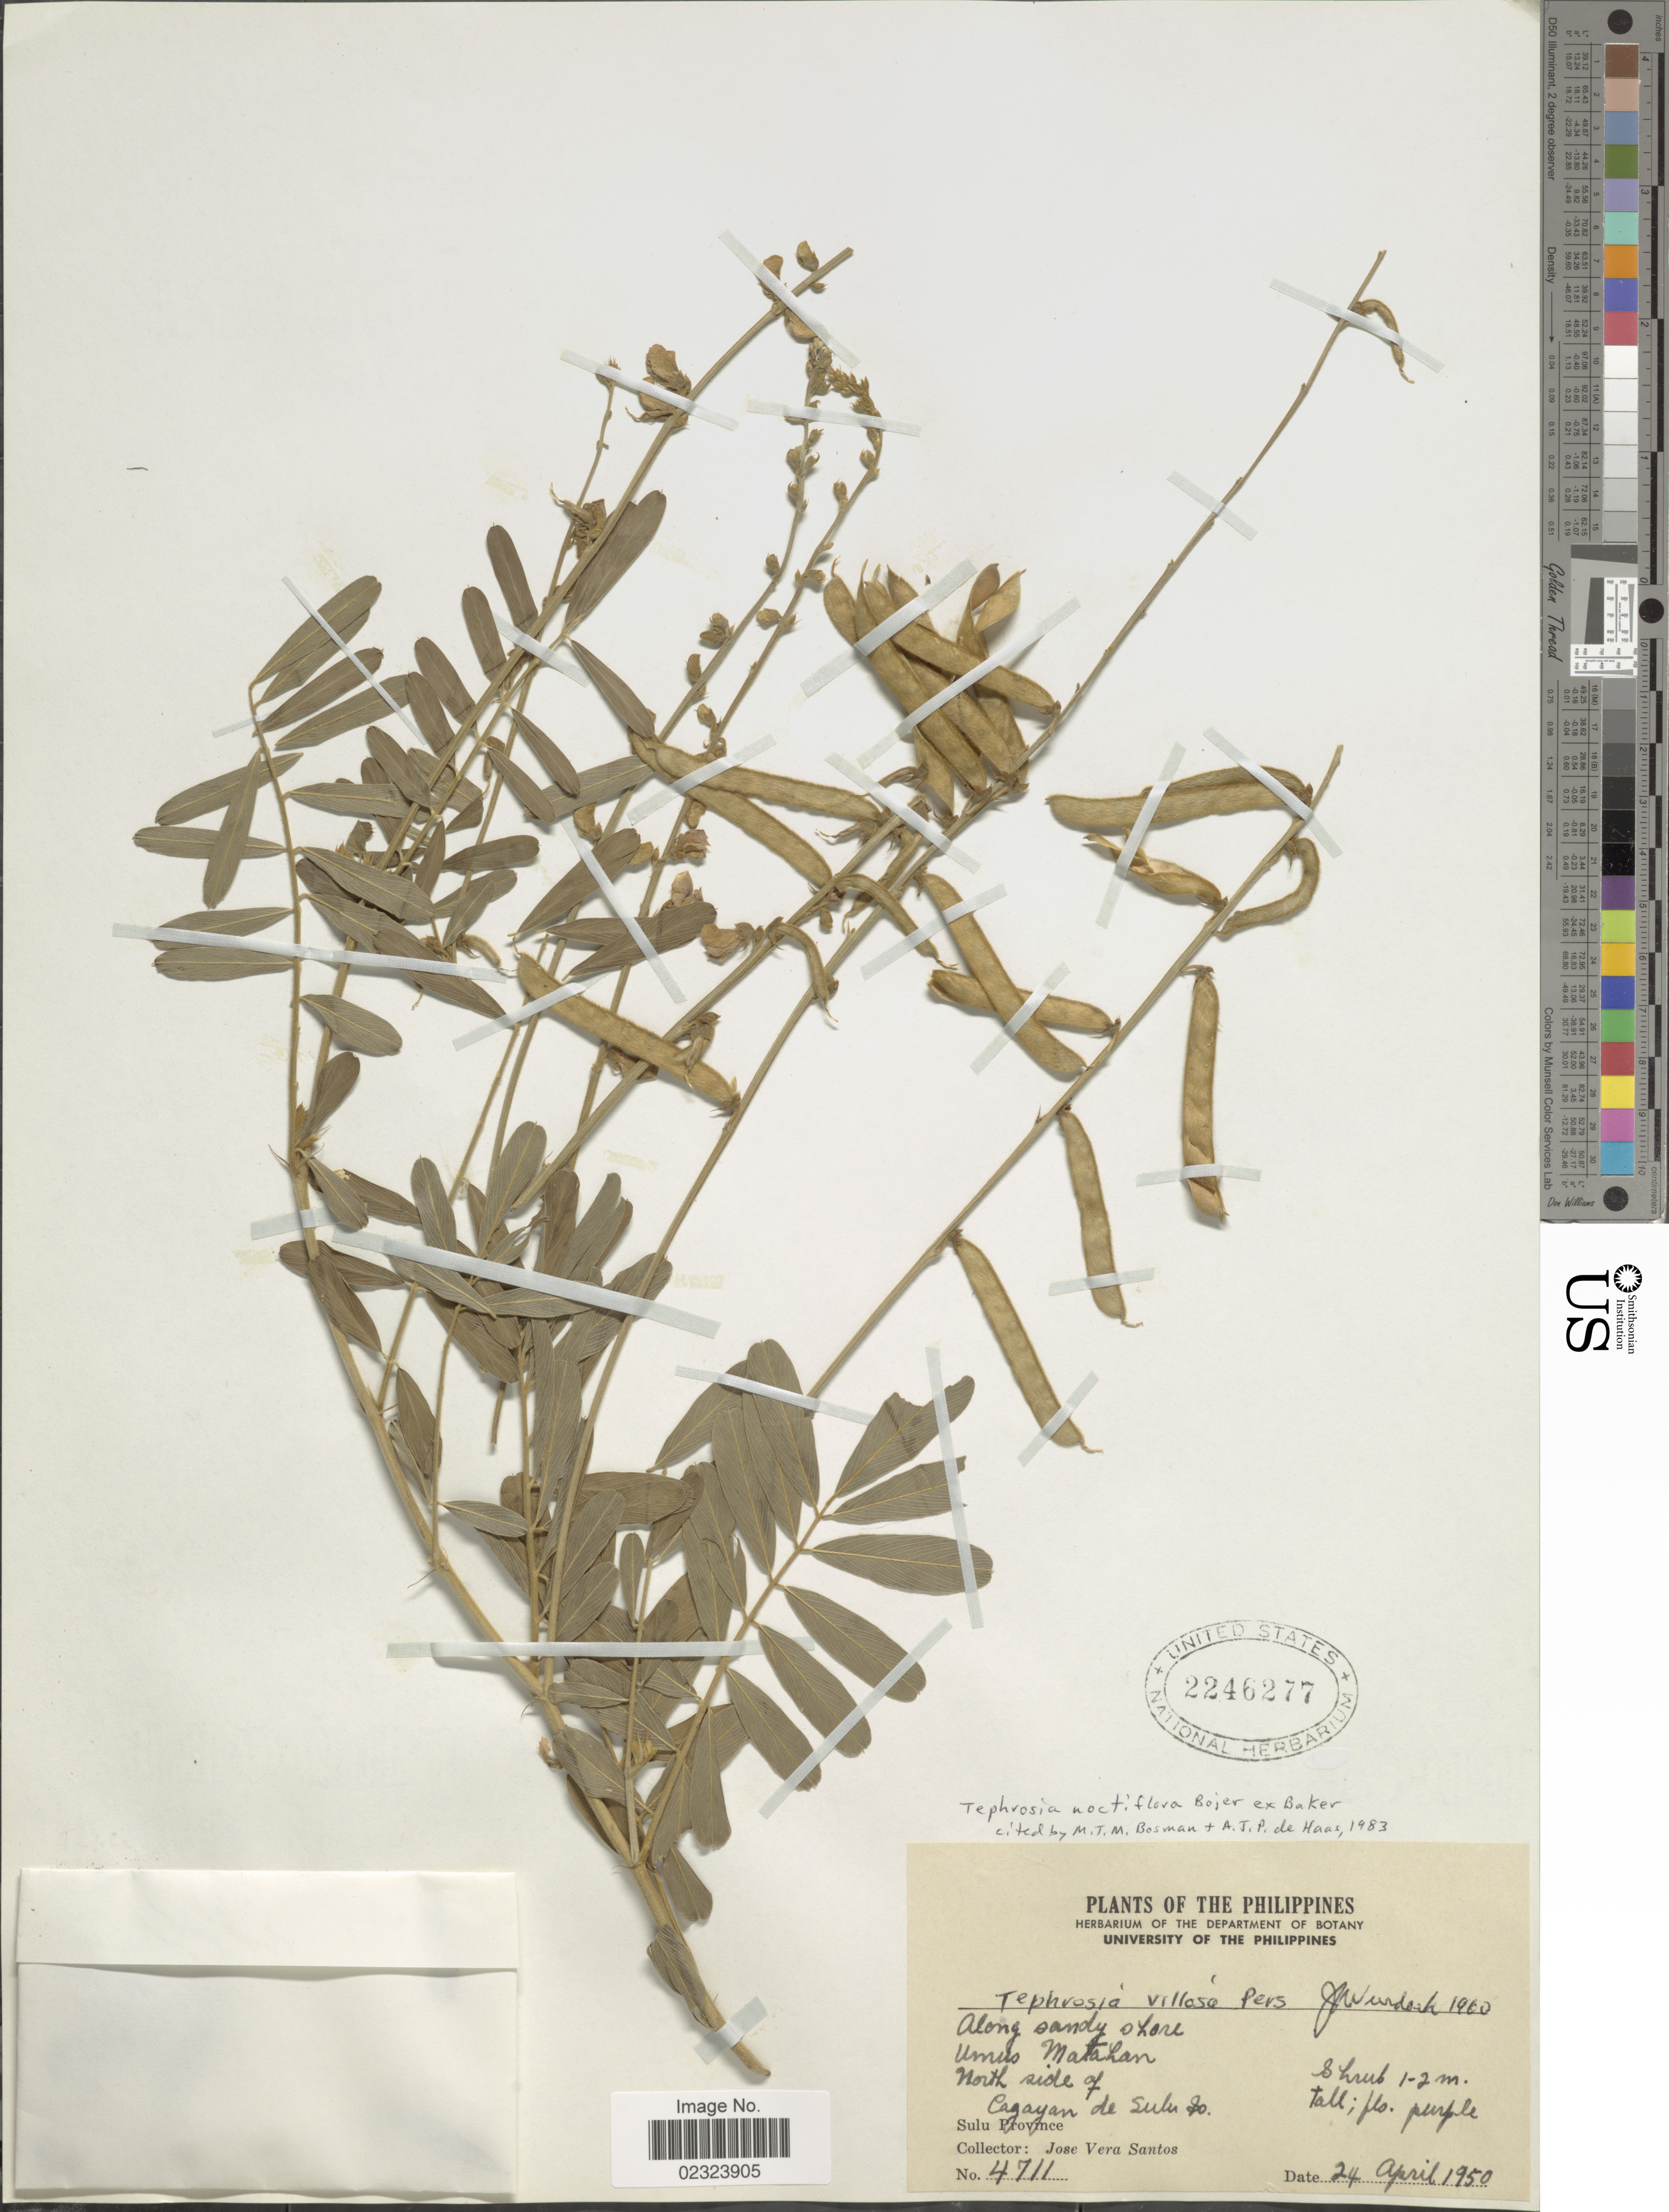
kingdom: Plantae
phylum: Tracheophyta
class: Magnoliopsida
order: Fabales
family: Fabaceae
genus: Tephrosia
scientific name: Tephrosia noctiflora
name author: Bojer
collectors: J. Santos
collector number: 4711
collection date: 1950-04-24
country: Philippines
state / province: Muslim Mindanao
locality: Umus Matahan. North side of Cagayan de Sulu Is. Sulu Province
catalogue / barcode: US 2246277